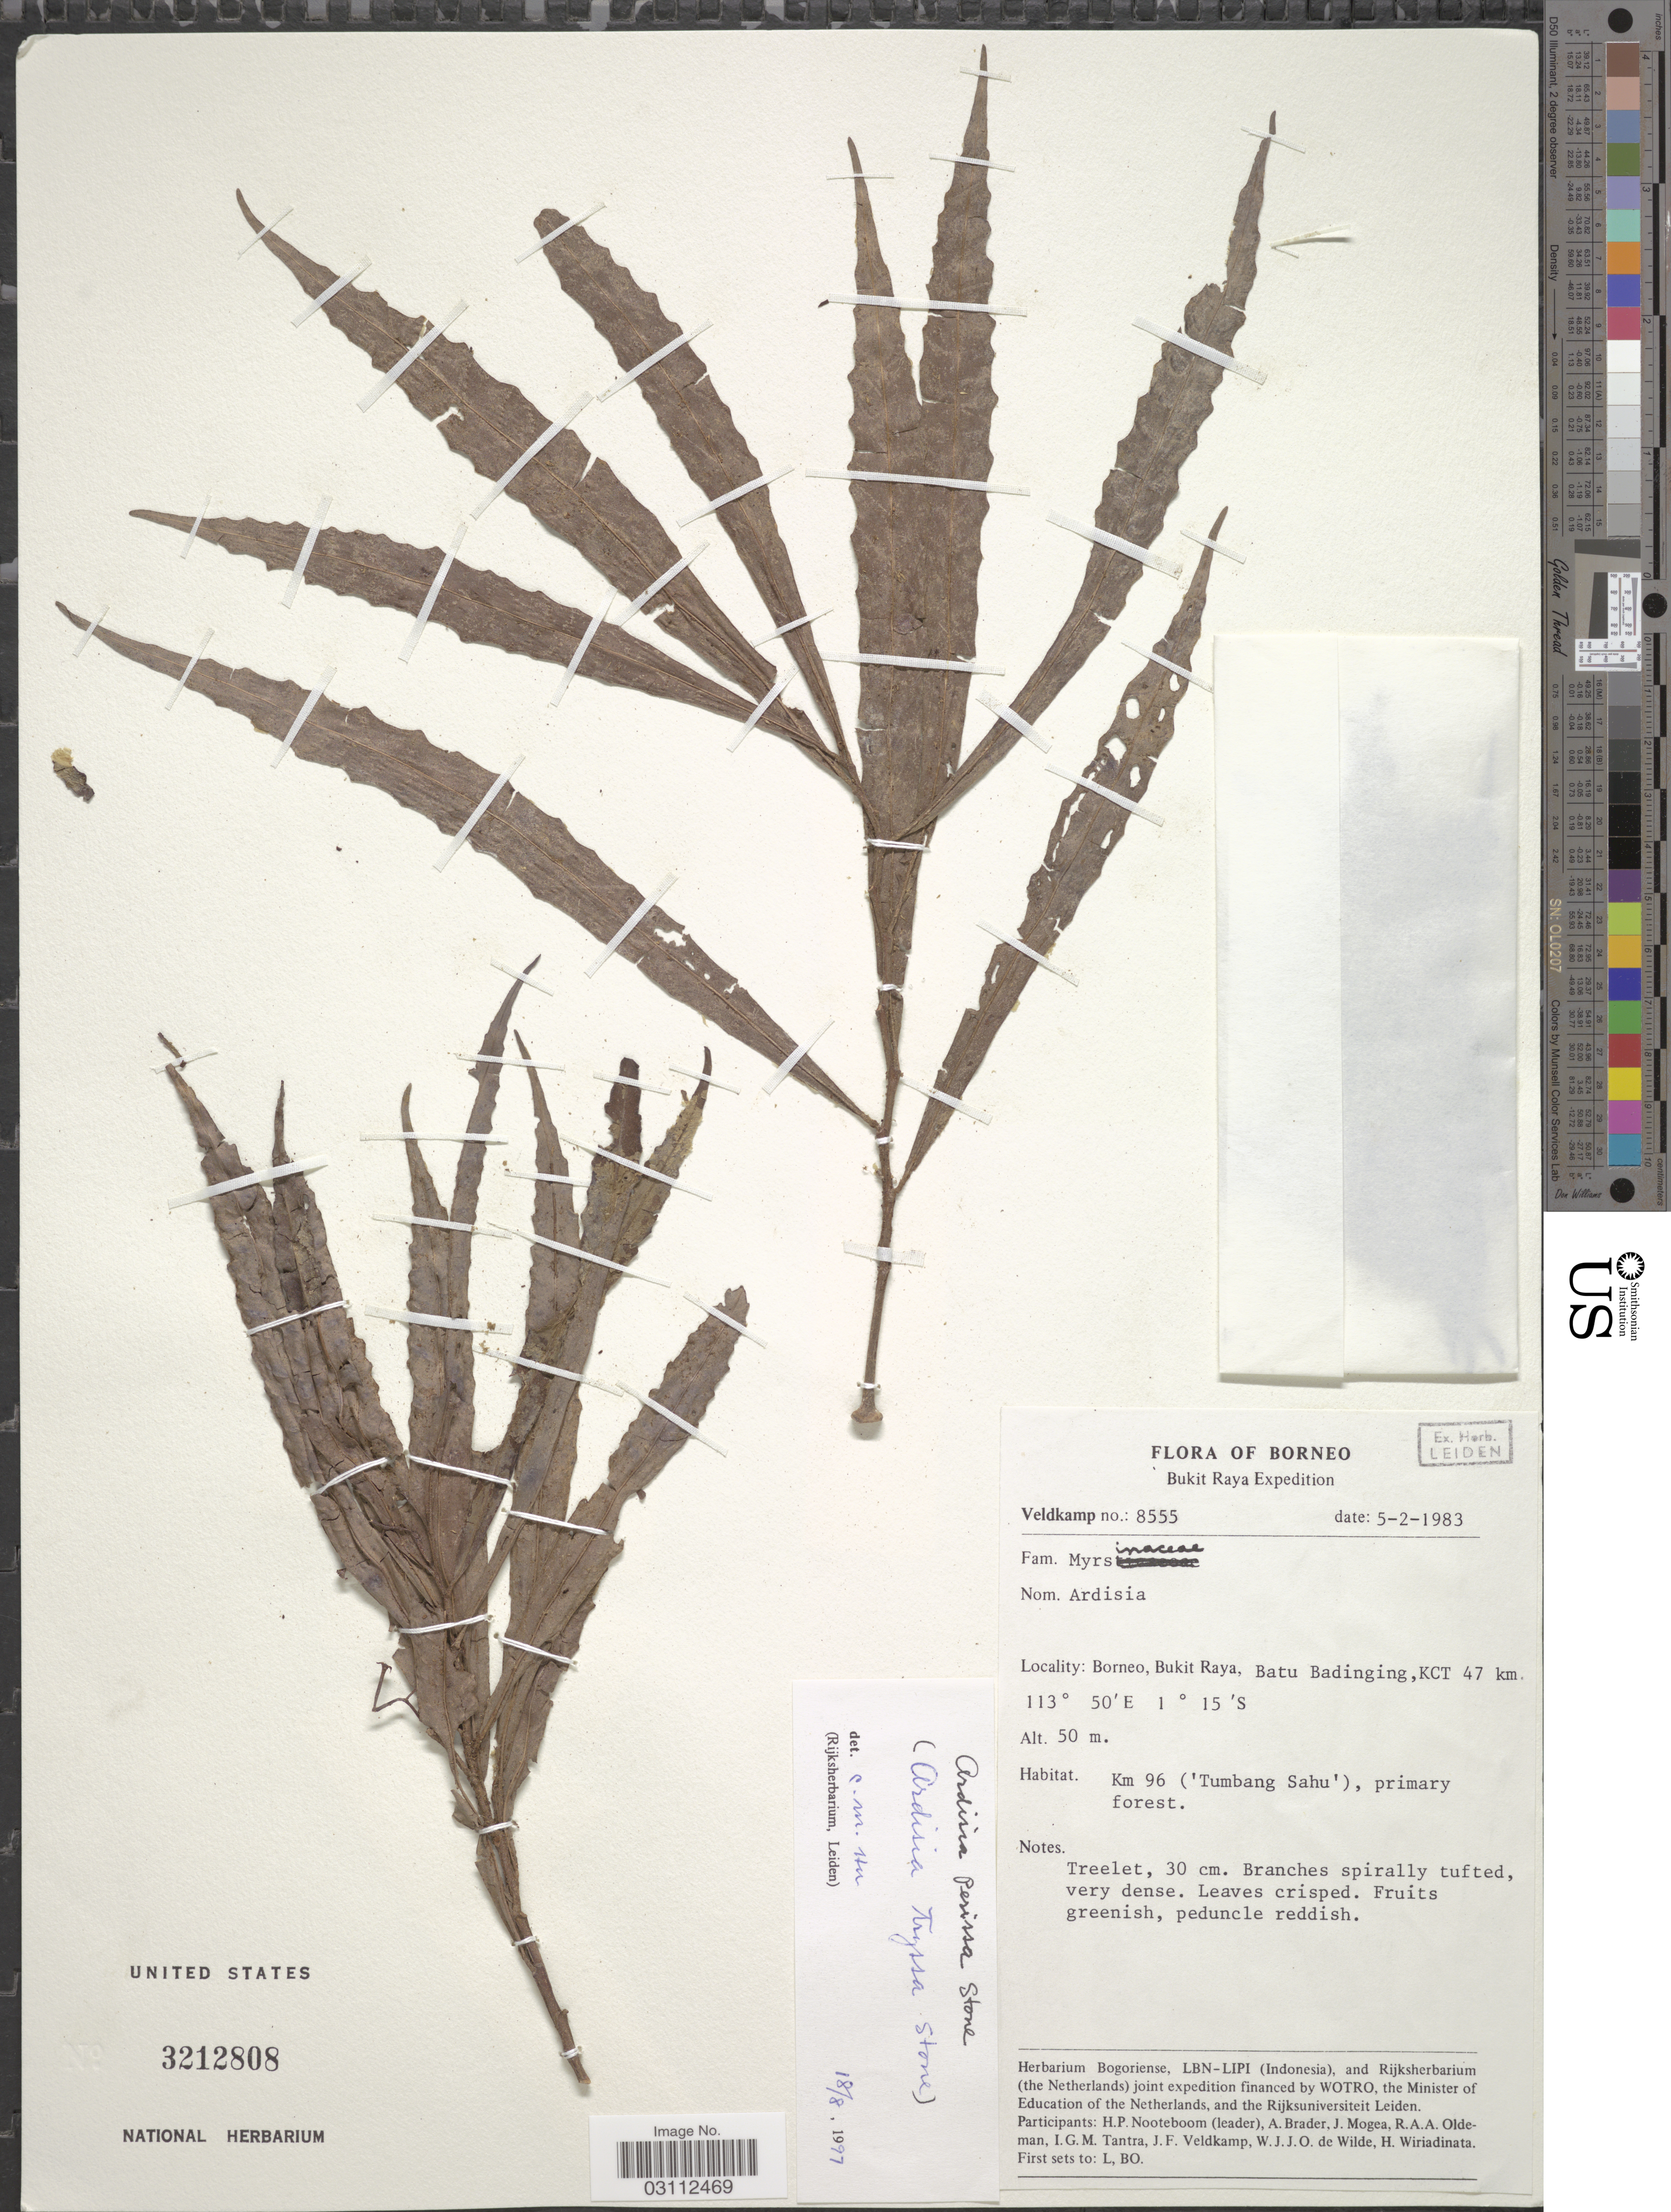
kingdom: Plantae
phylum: Tracheophyta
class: Magnoliopsida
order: Ericales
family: Primulaceae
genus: Ardisia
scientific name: Ardisia perissa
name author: B.C. Stone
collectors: J. F. Veldkamp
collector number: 8555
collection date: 1983-02-05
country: Indonesia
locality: Borneo. Bukit Raya. Batu Badinging, KCT 47 km. Km 96 ('Tumbang Sahu'), primary forest.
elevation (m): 50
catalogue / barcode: US 3212808